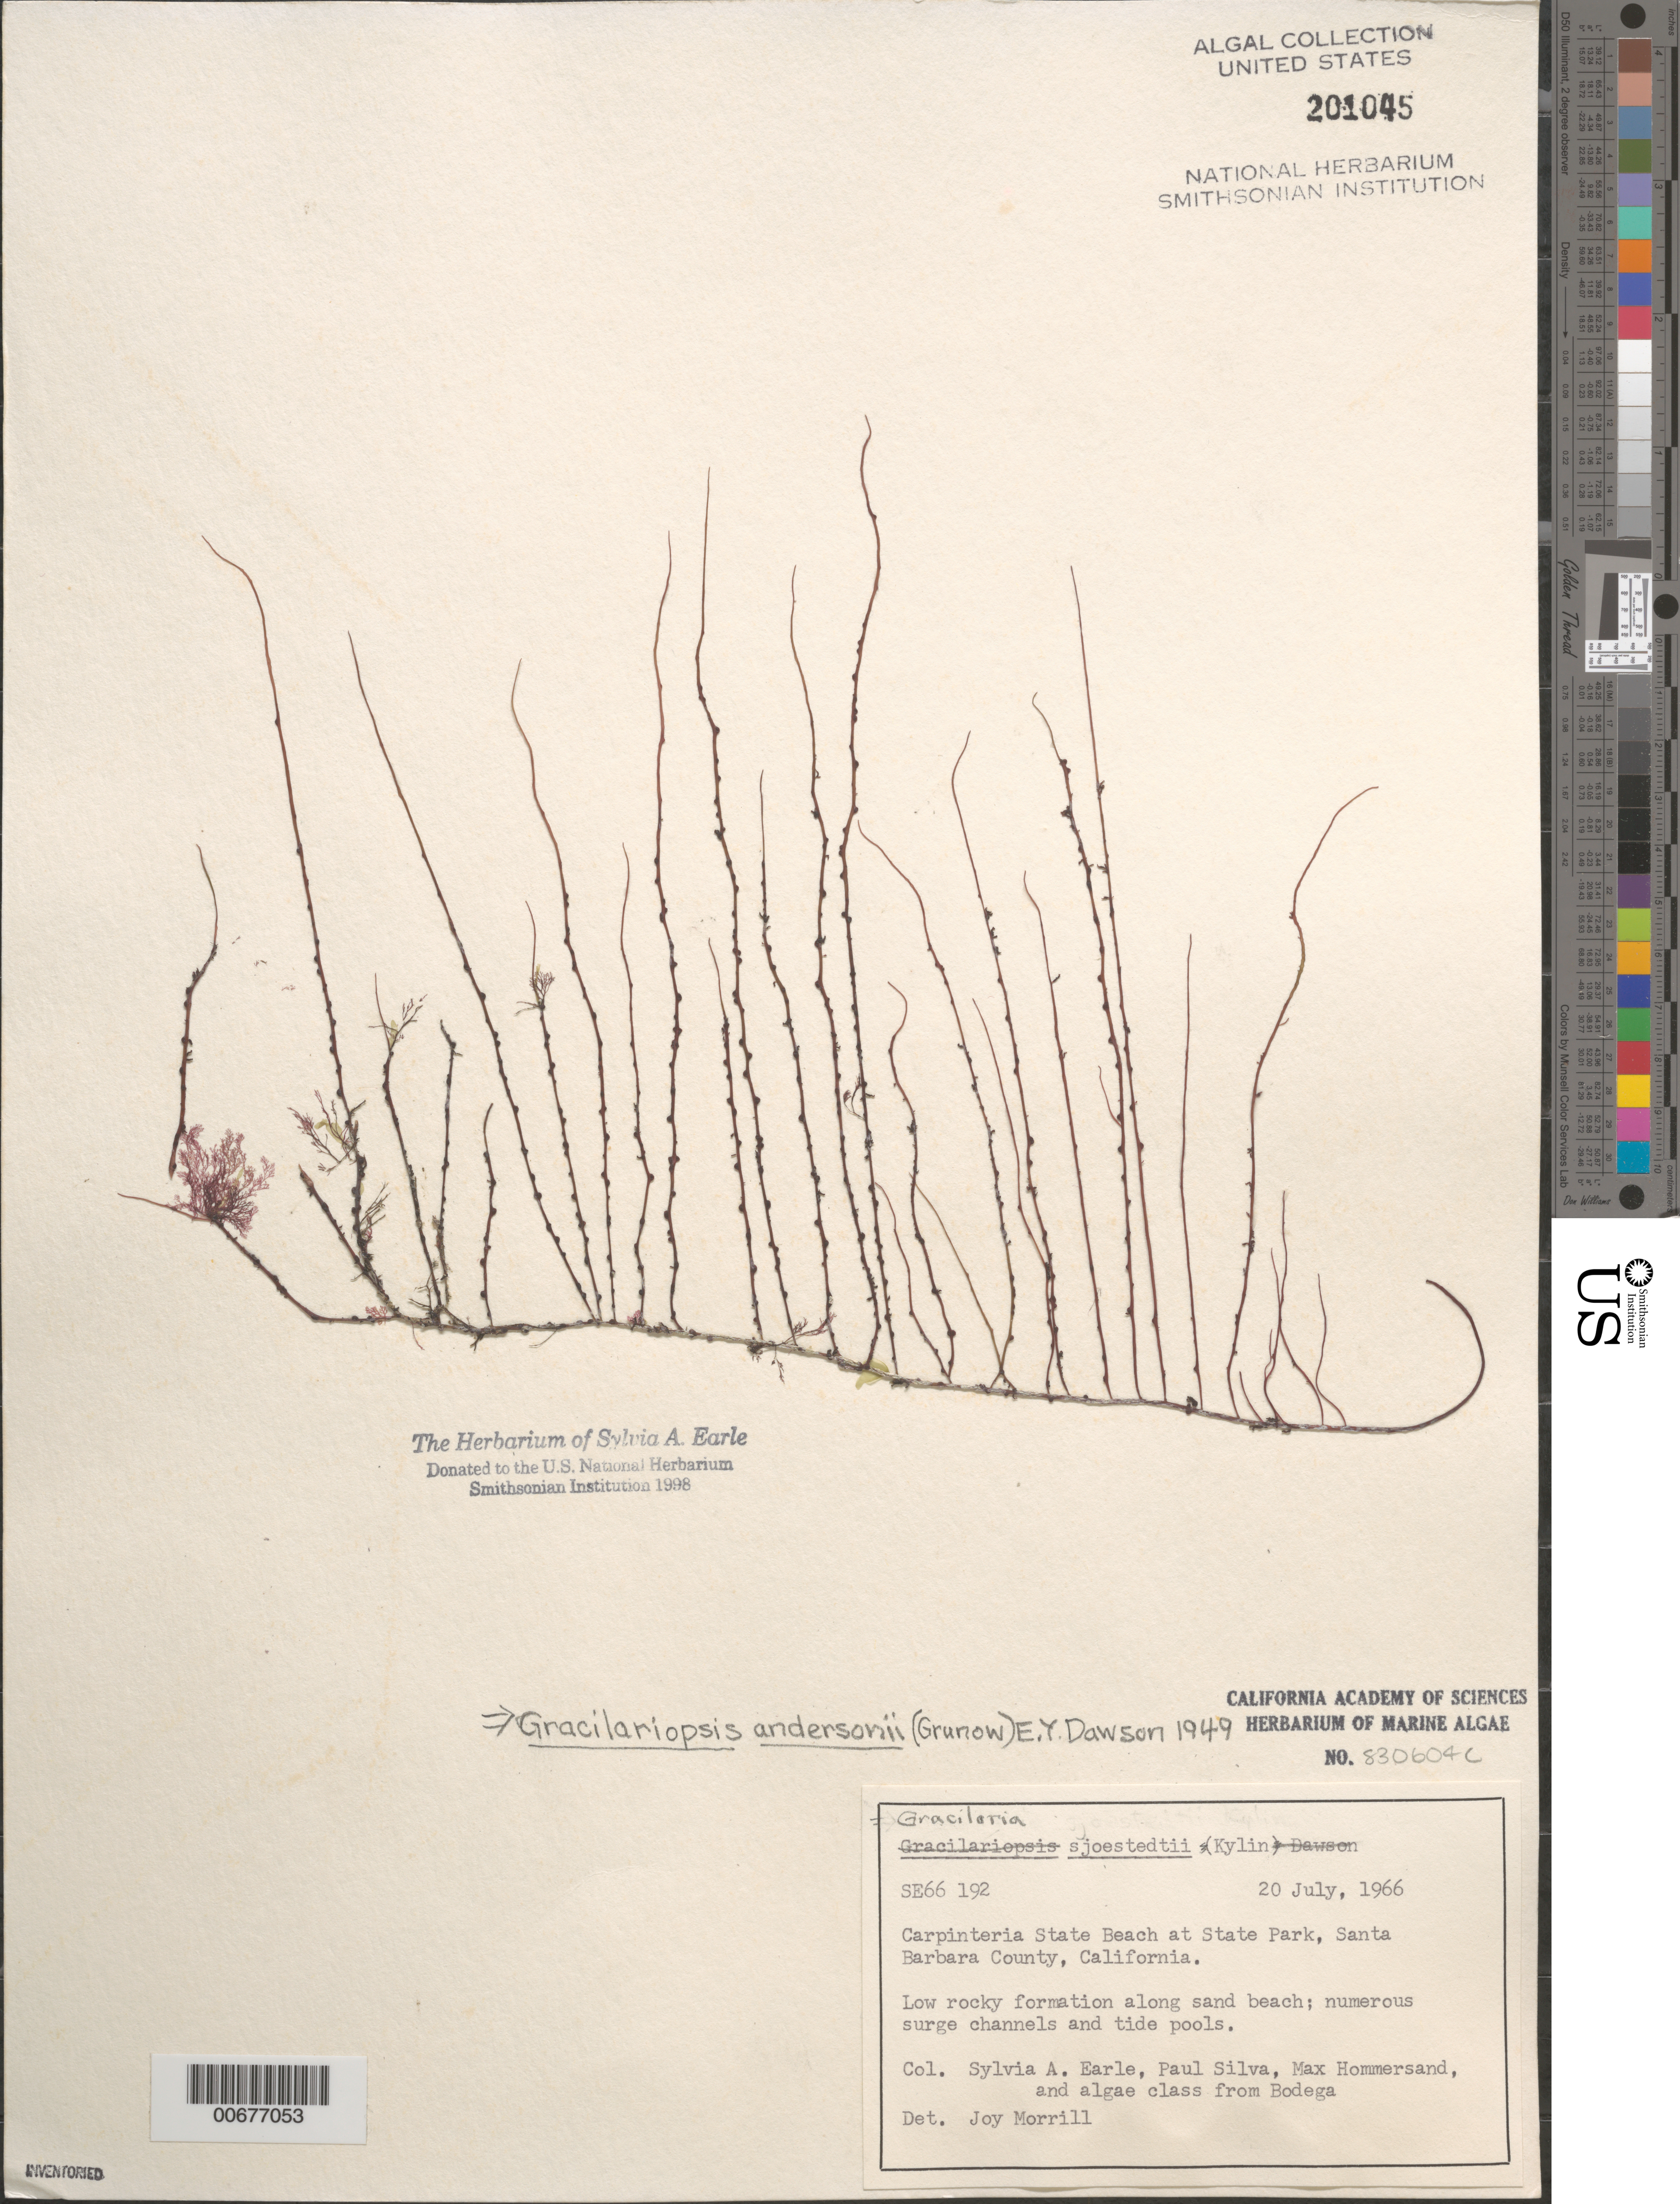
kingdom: Plantae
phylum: Rhodophyta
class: Florideophyceae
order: Gracilariales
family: Gracilariaceae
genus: Gracilariopsis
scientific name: Gracilariopsis andersonii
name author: (Grunow) E.Y. Dawson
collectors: S. A. Earle, P. C. Silva, M. H. Hommersand & Bodega Algae Class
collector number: SE 66192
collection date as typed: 20 Jul 1966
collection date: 1966-07-20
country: United States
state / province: California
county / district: Santa Barbara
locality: Carpinteria State Beach, State Park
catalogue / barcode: US 201045